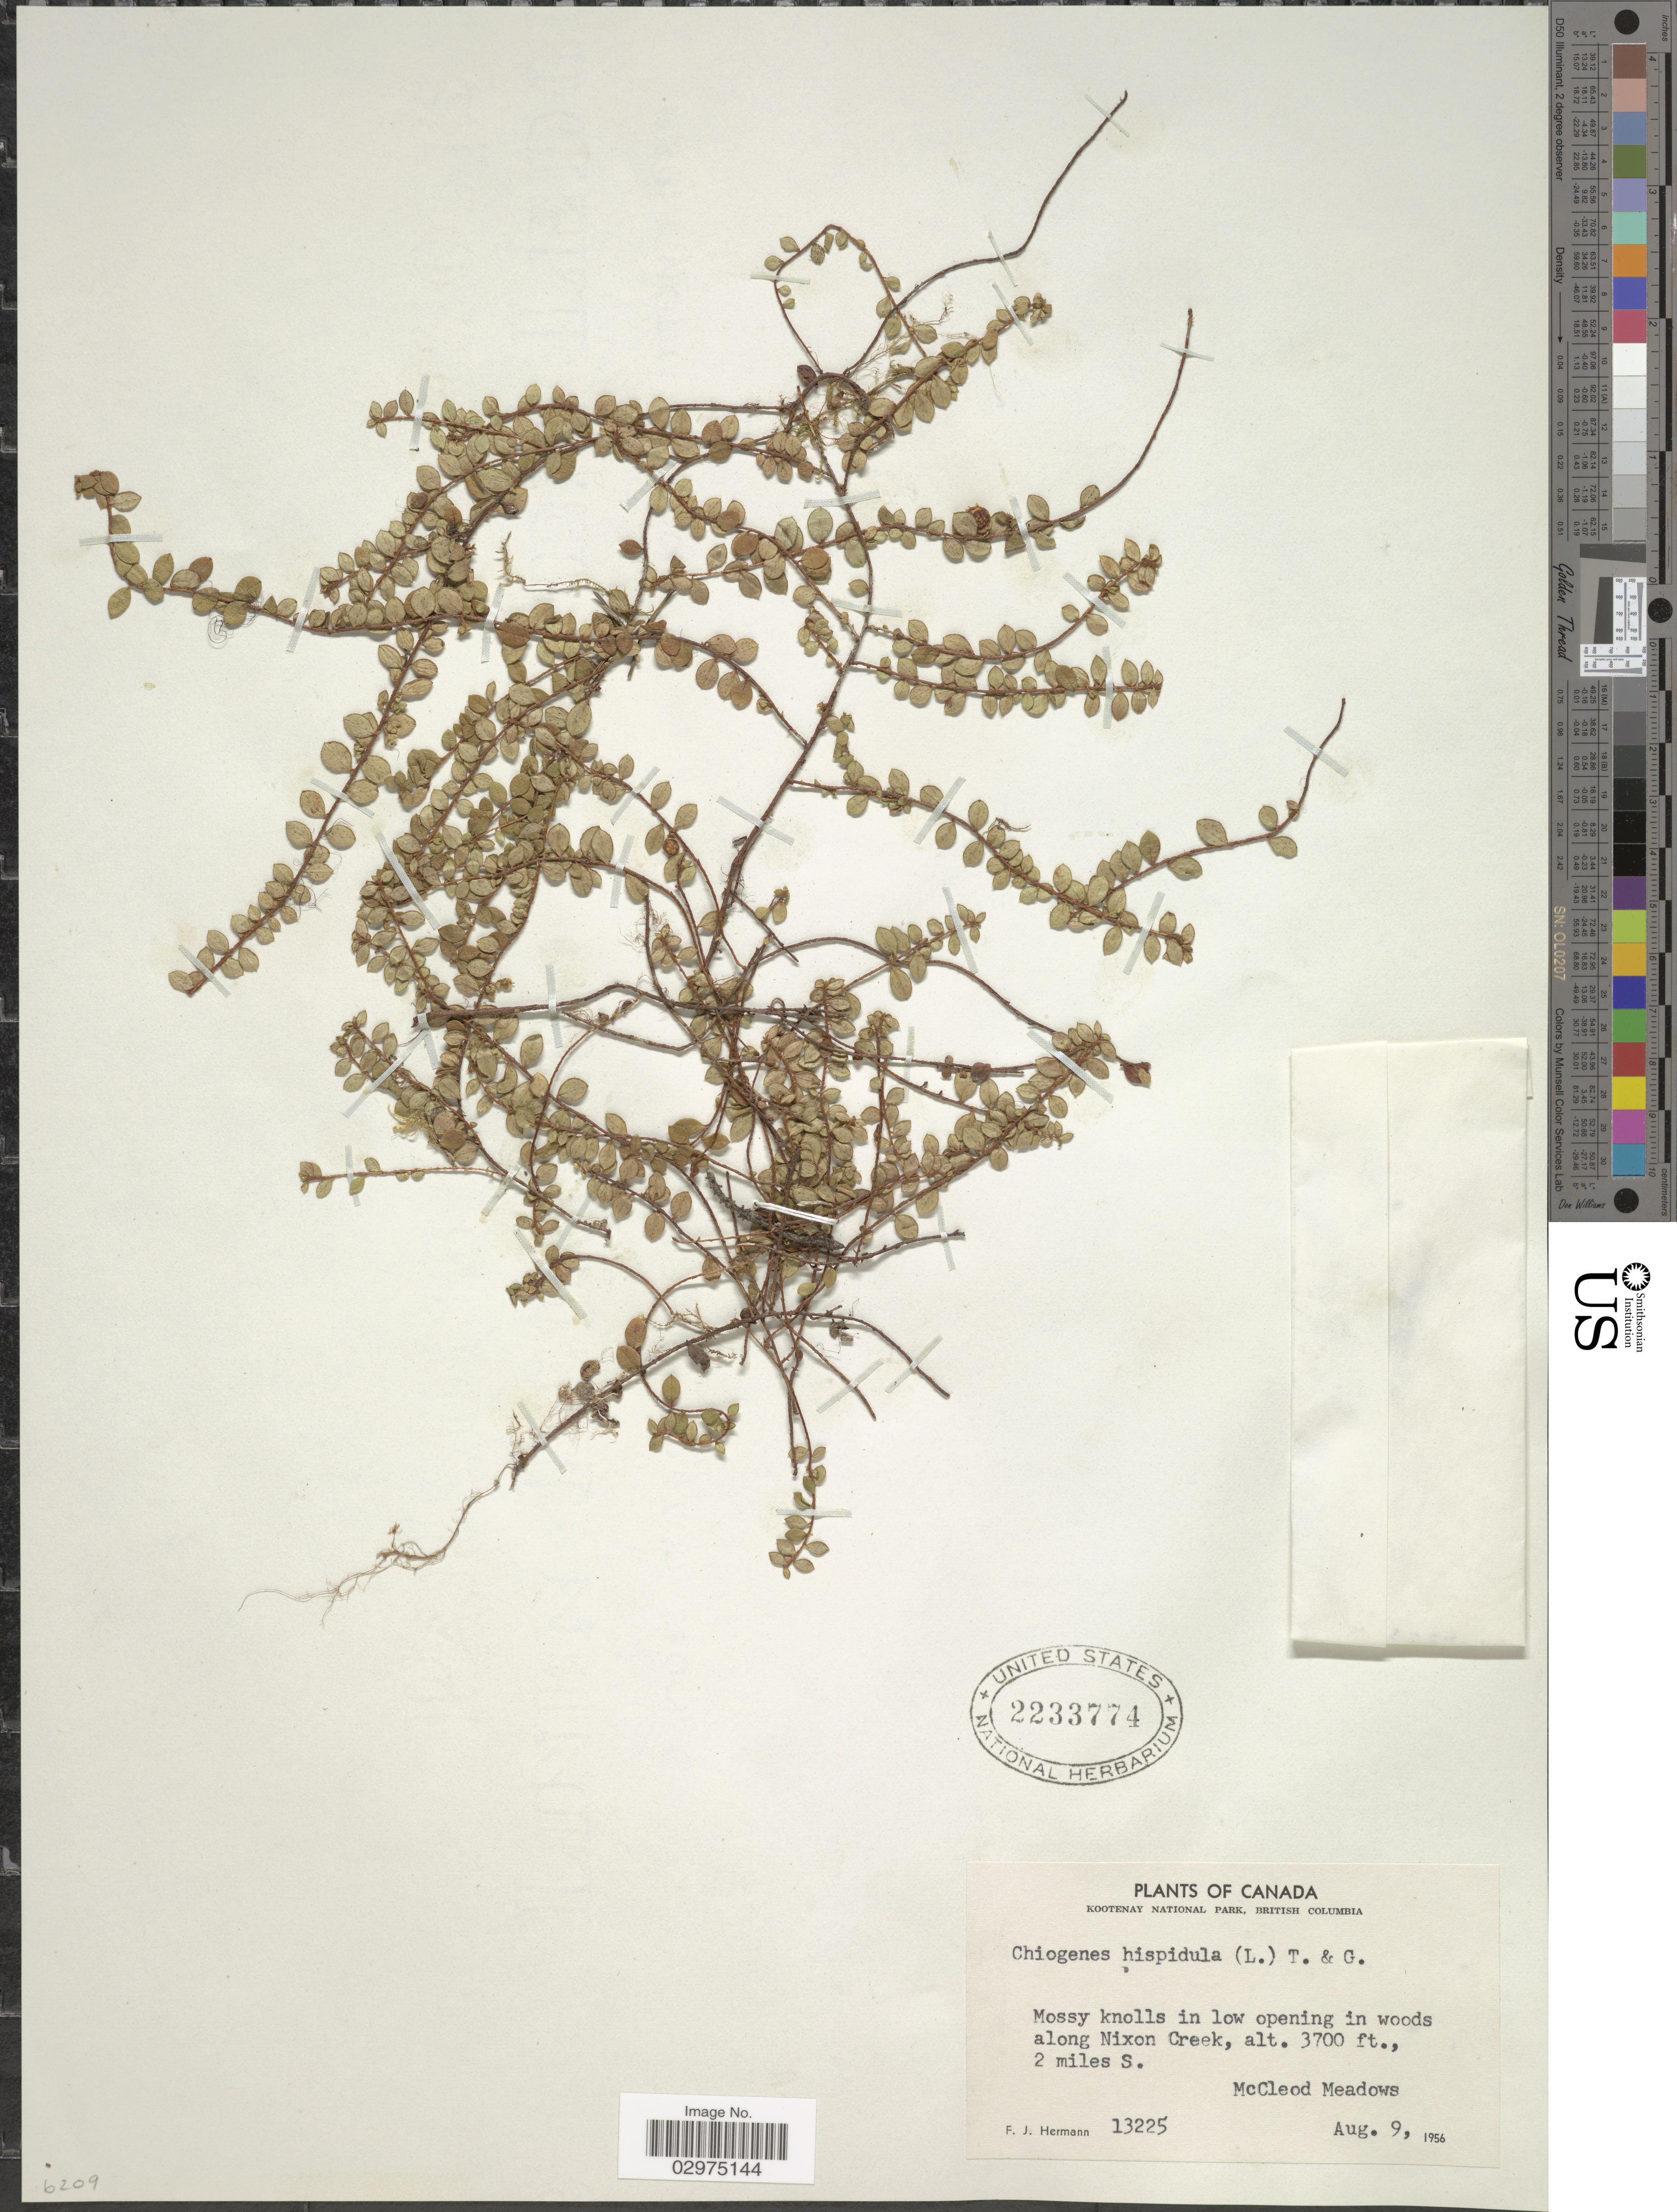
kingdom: Plantae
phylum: Tracheophyta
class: Magnoliopsida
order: Ericales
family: Ericaceae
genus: Gaultheria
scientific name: Gaultheria hispidula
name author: (L.) Muhl. ex Bigelow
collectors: F. J. Hermann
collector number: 13225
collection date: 1956-08-09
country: Canada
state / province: British Columbia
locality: Kootenay National Park. Mossy knolls in low opening in woods along Nixon Creek, 2 miles S. McCleod Meadows.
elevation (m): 1128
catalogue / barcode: US 2233774